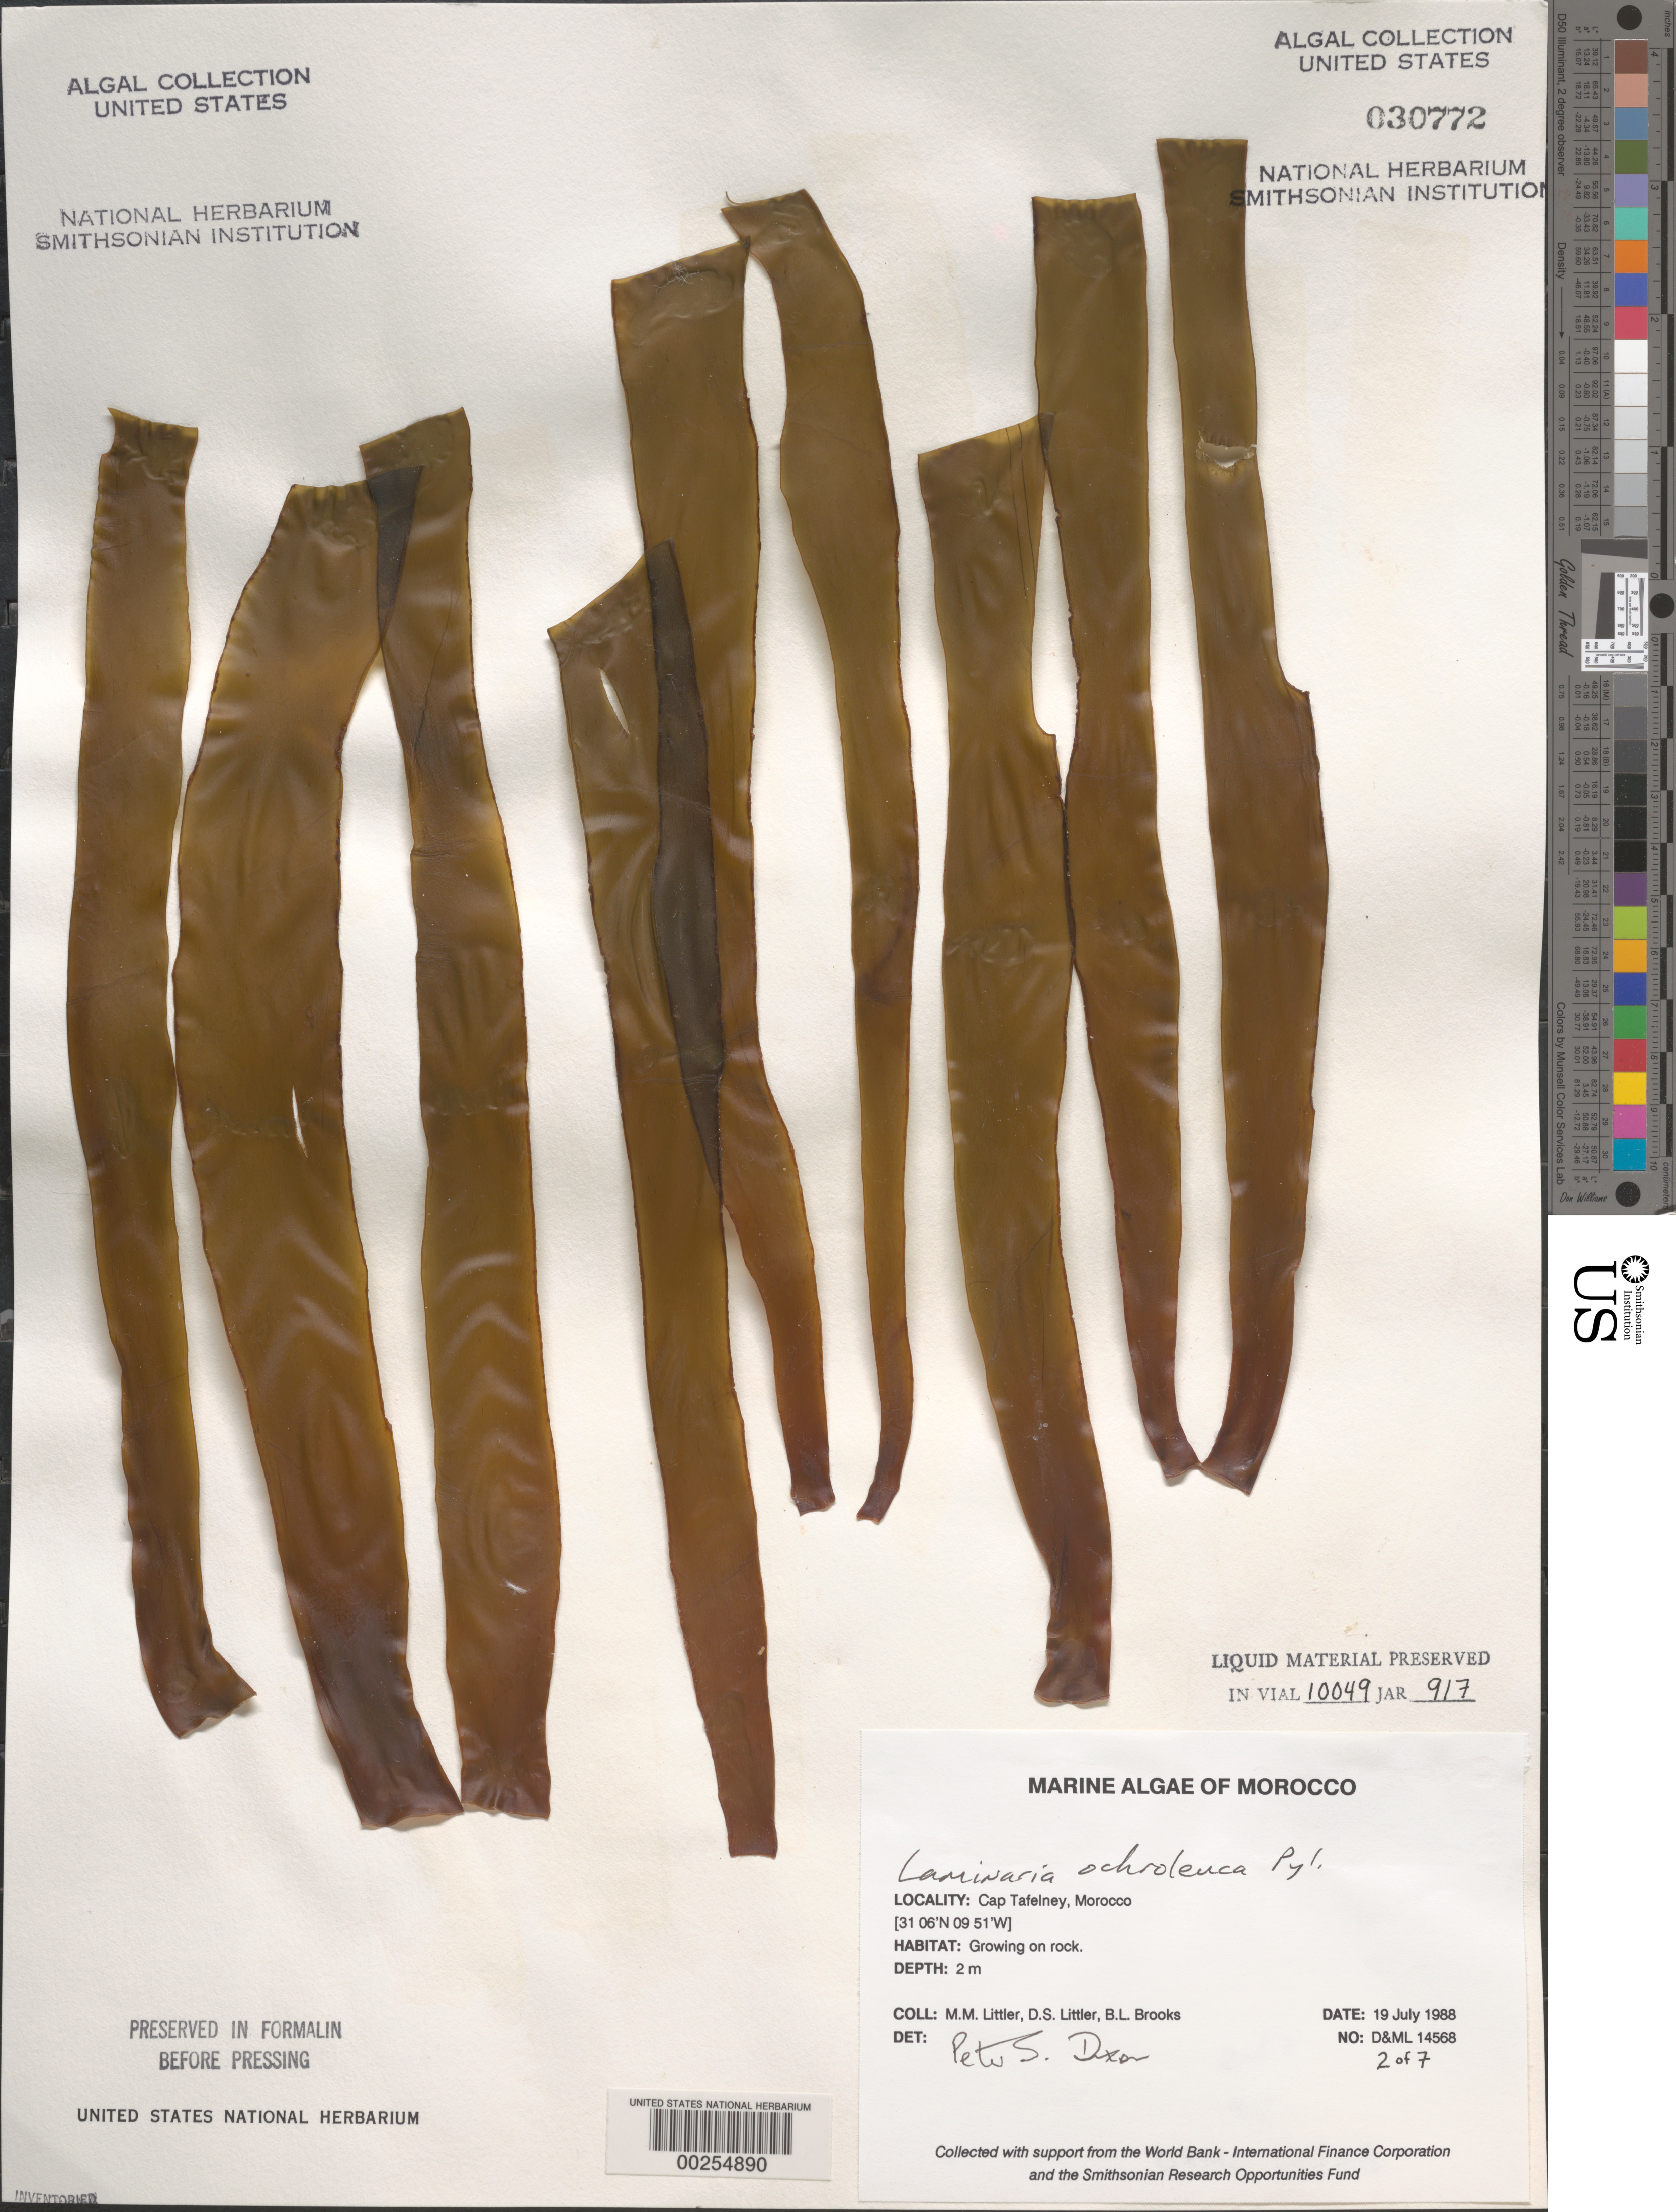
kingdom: Chromista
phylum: Ochrophyta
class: Phaeophyceae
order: Laminariales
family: Laminariaceae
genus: Laminaria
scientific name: Laminaria ochroleuca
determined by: Dixon, P. S.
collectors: M. M. Littler, D. S. Littler & B. Brooks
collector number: D&ML 14568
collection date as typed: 19 Jul 1988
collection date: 1988-07-19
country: Morocco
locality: Cap Tafelney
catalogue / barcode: US 30772